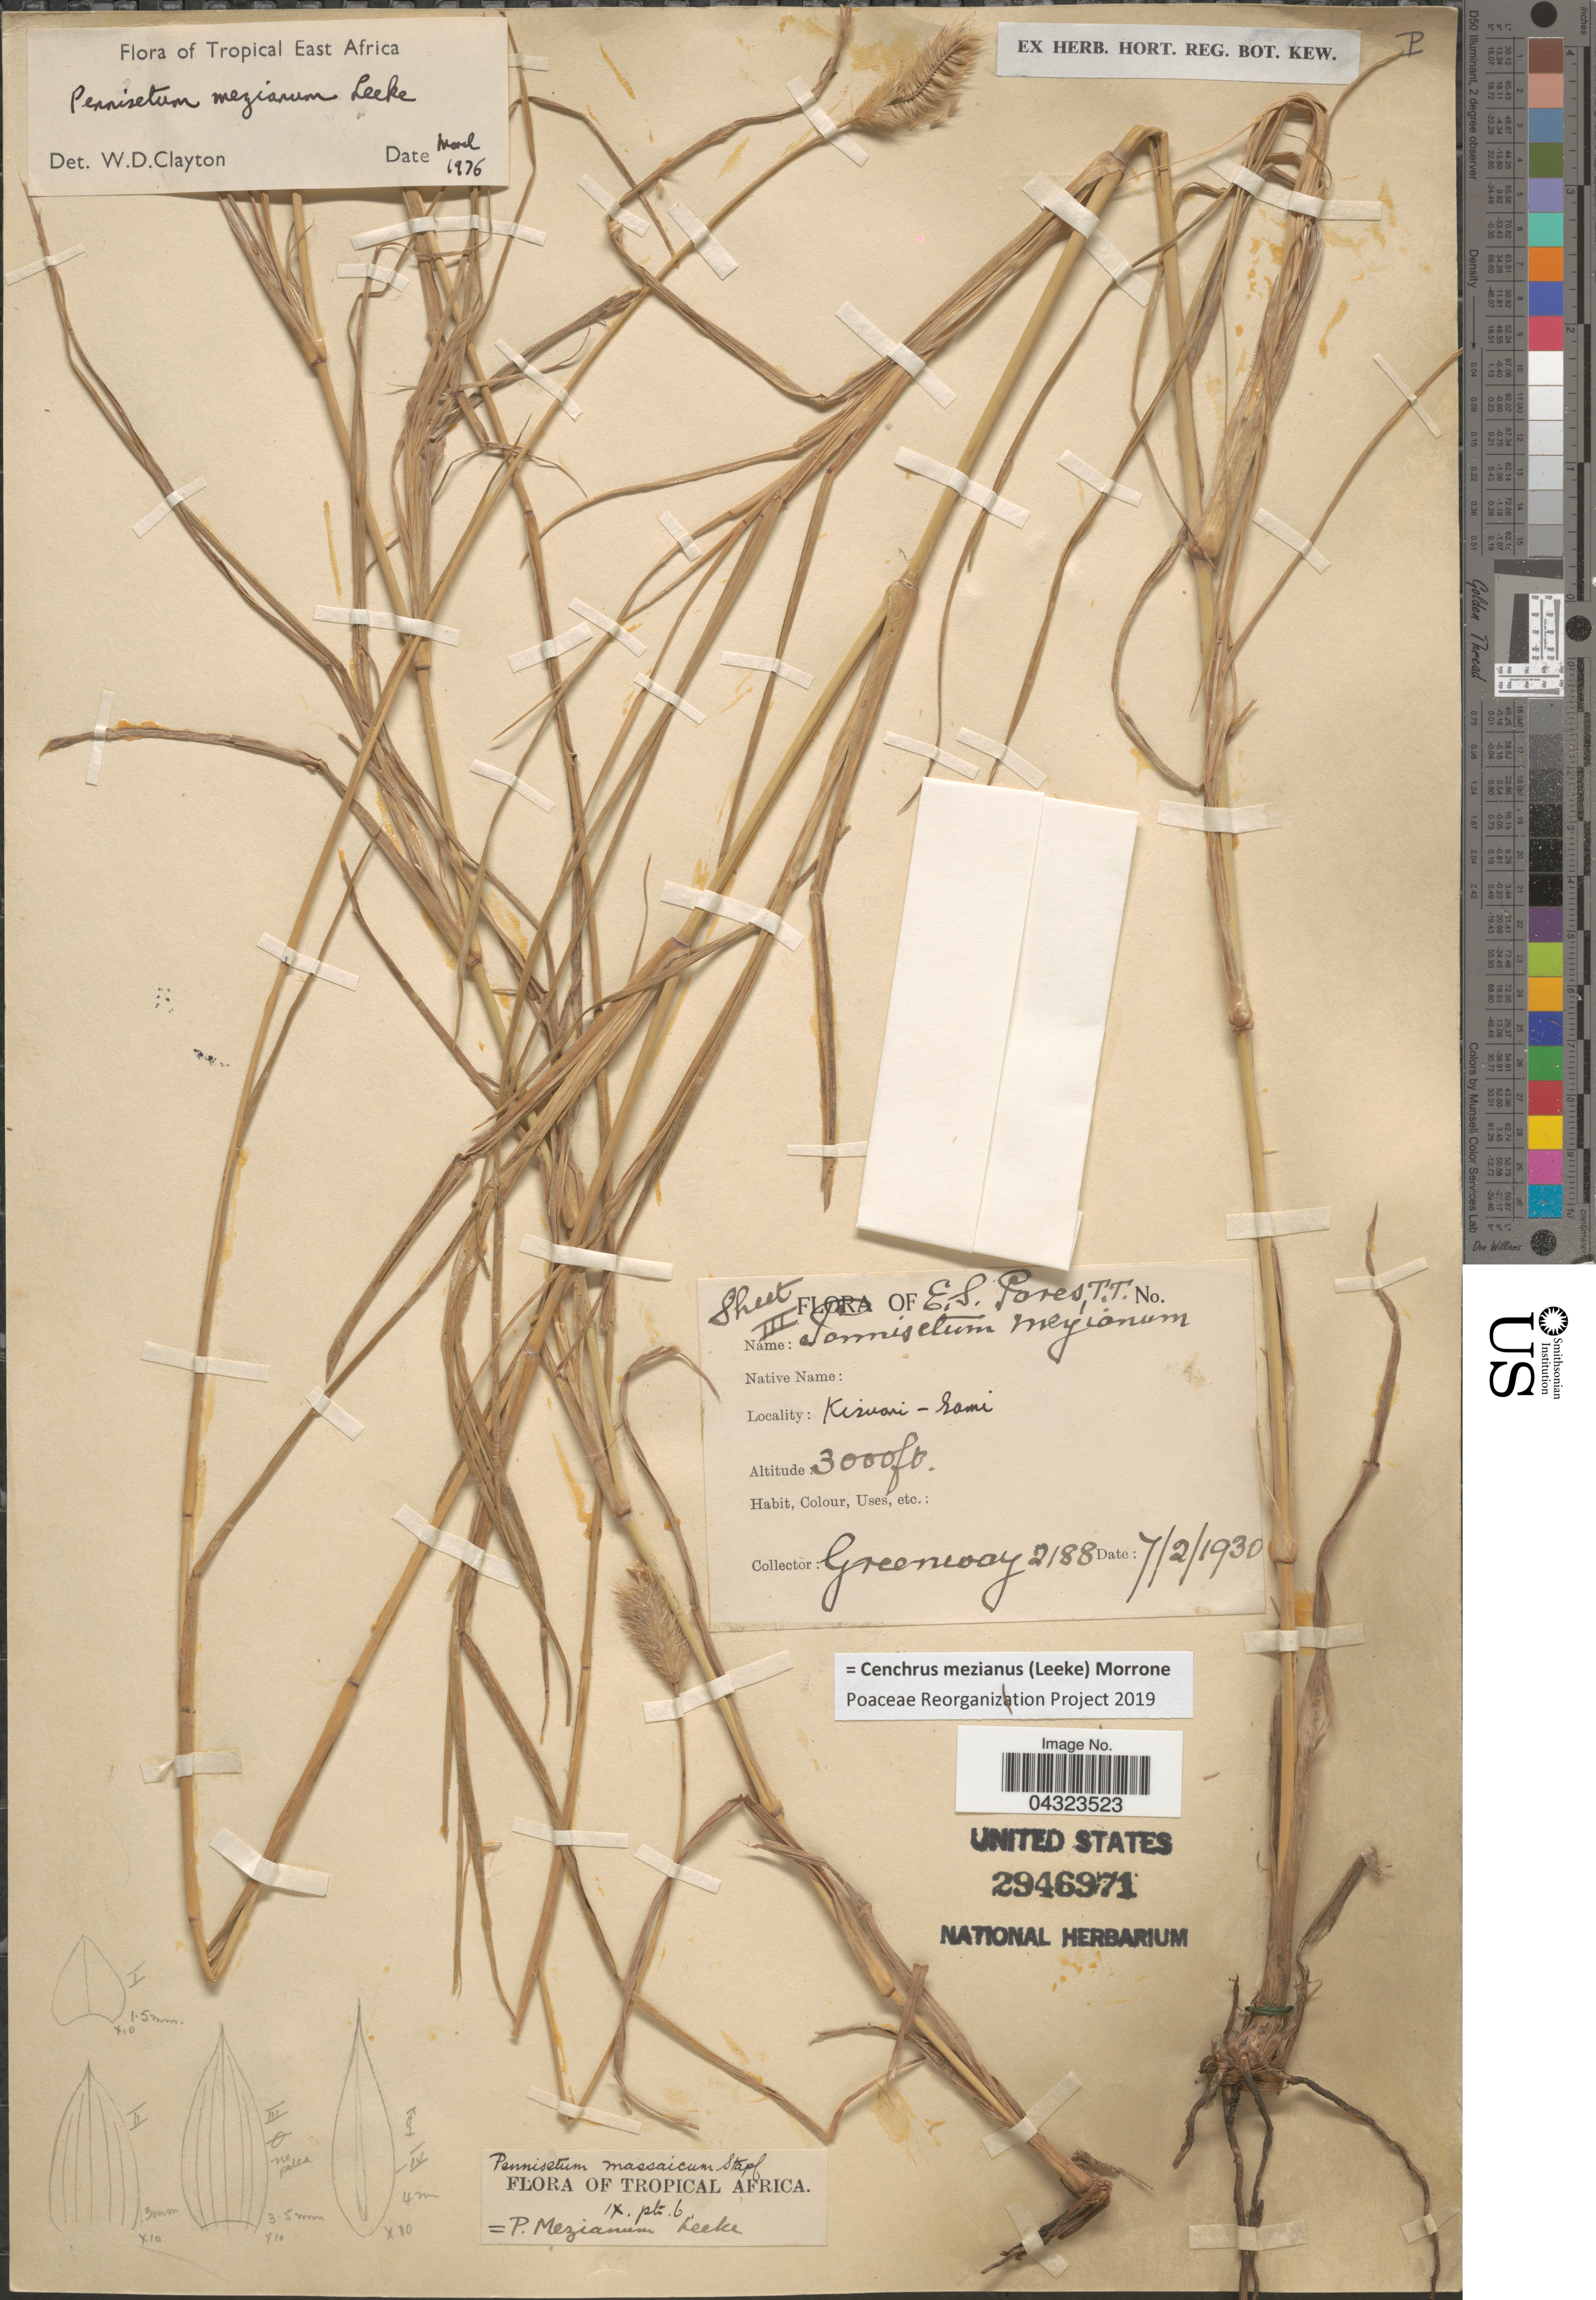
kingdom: Plantae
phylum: Tracheophyta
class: Liliopsida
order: Poales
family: Poaceae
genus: Cenchrus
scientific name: Cenchrus mezianus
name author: (Leeke) Morrone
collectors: Greenway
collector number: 2188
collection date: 1930-02-07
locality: E.S. Pores, T.T. Kiwani-Sami. [interpreted]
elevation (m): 914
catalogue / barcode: US 2946971